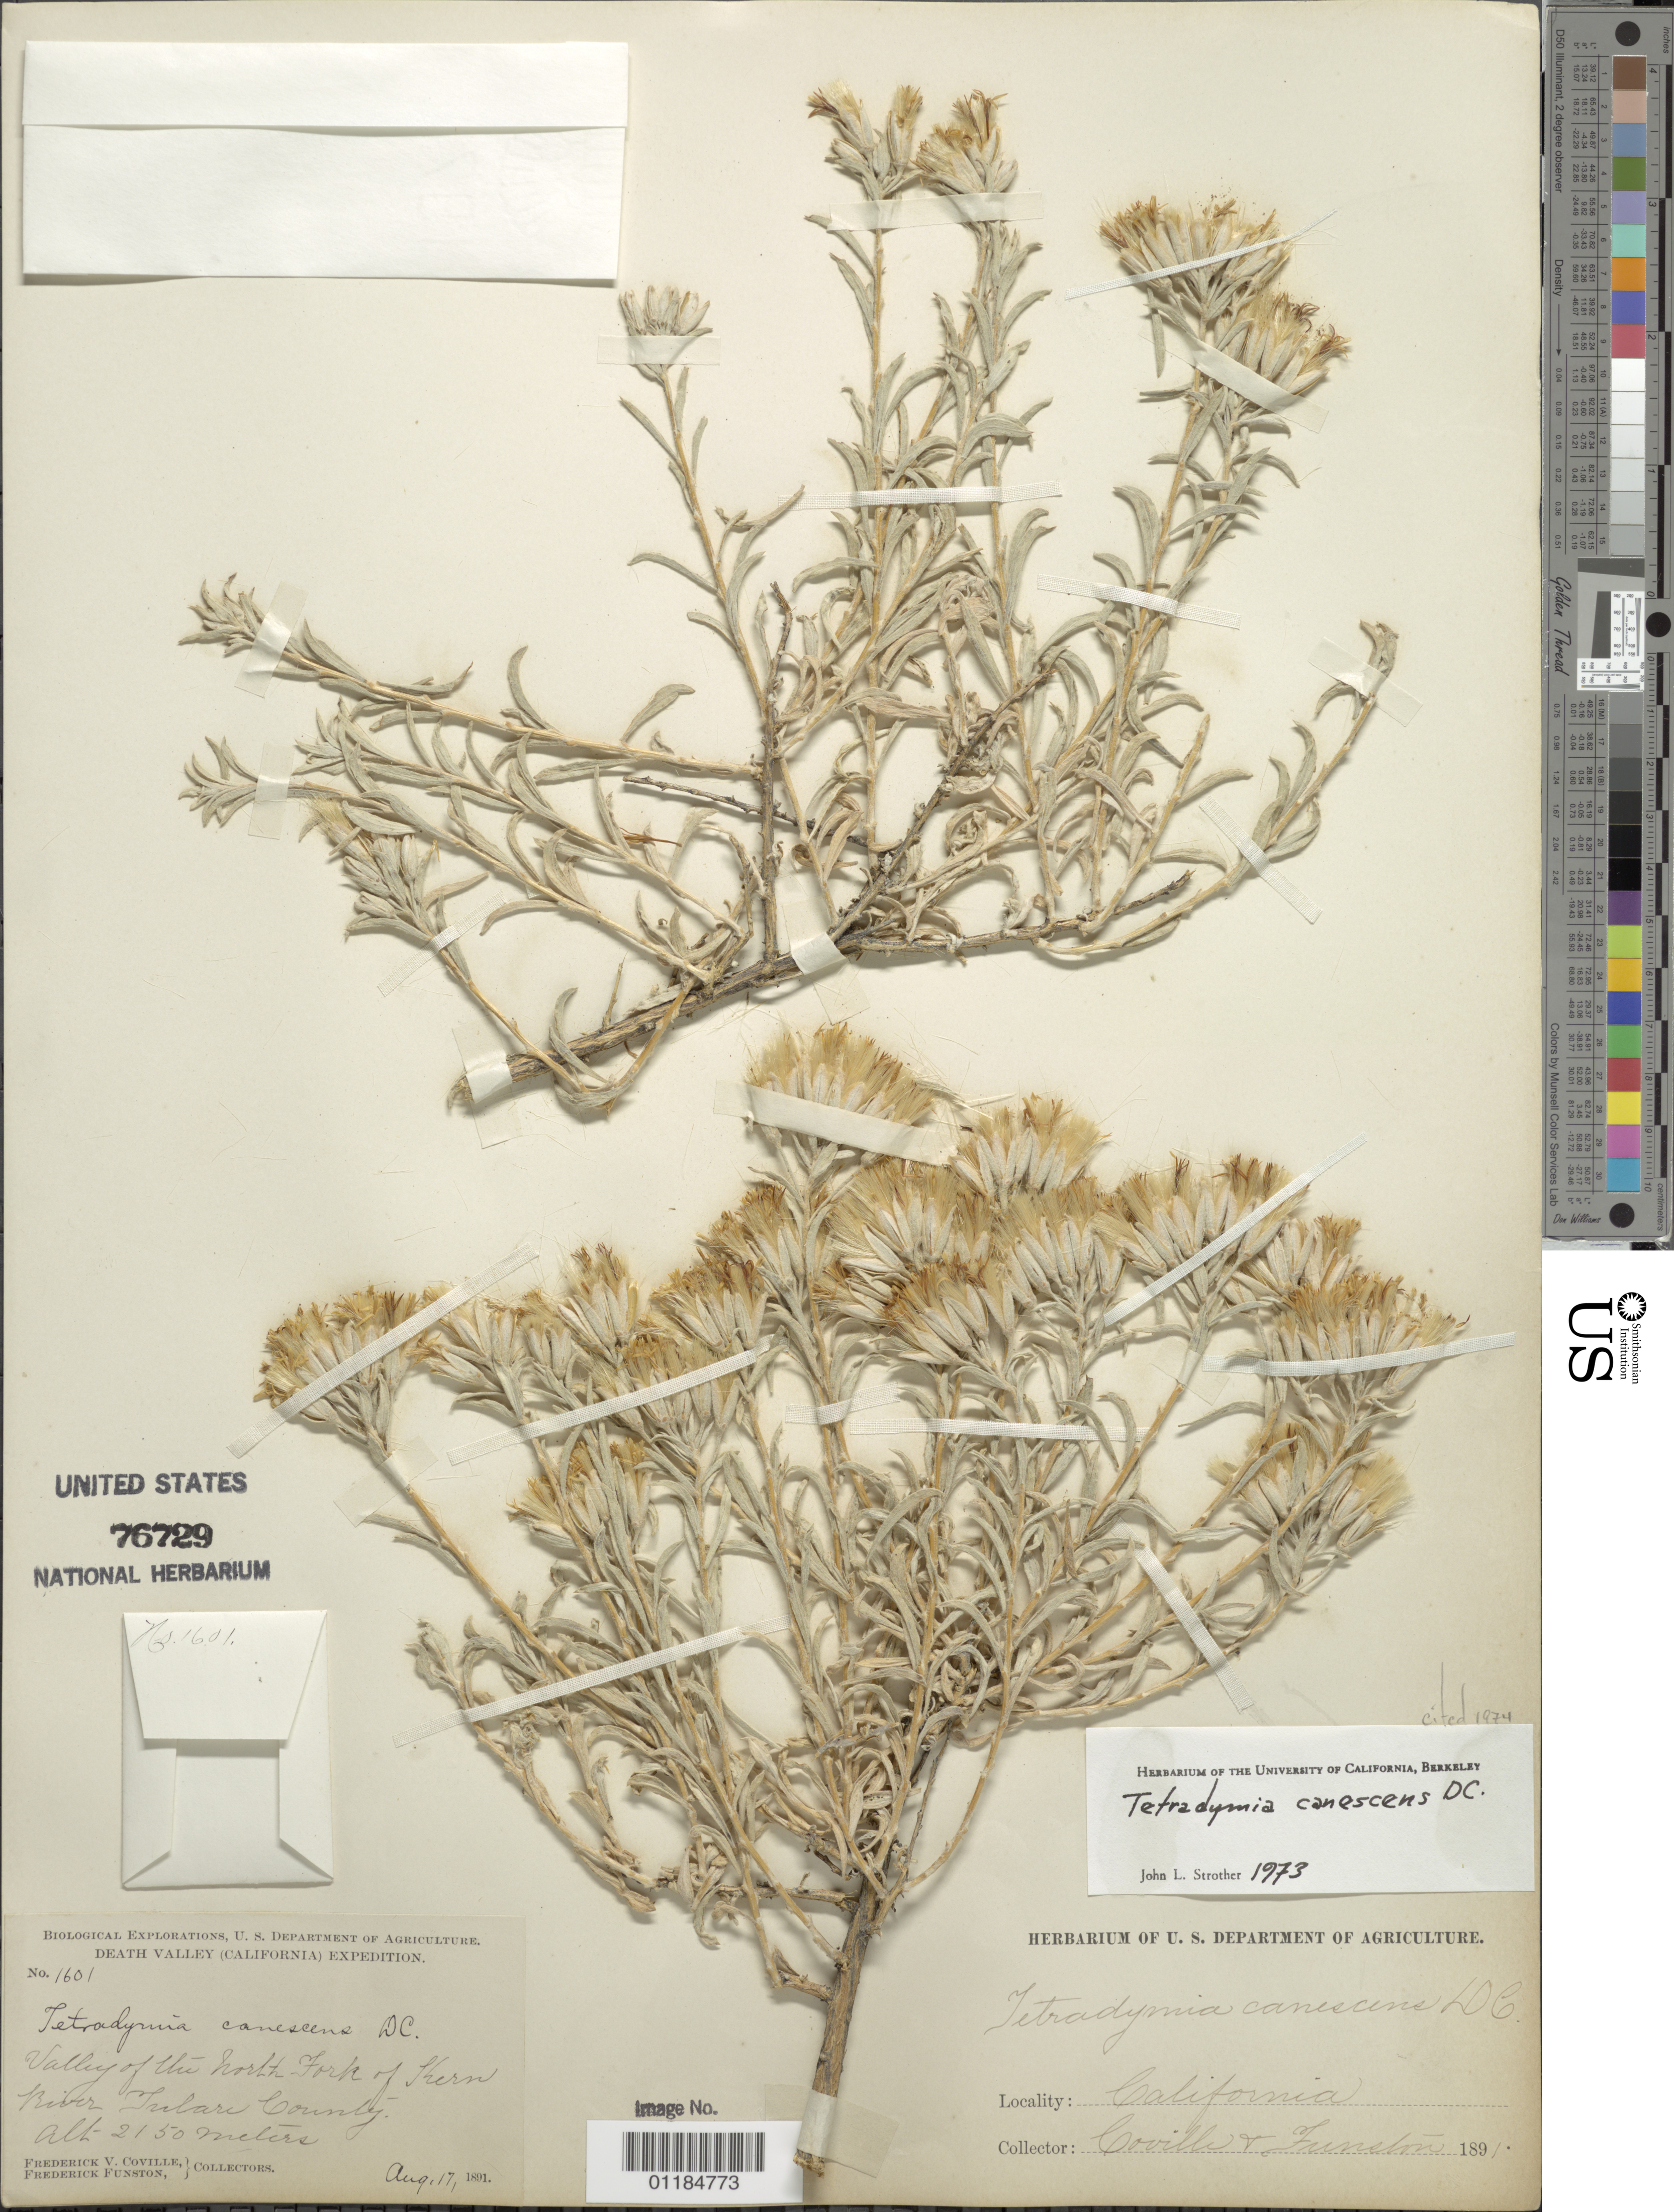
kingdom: Plantae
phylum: Tracheophyta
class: Magnoliopsida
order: Asterales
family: Asteraceae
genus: Tetradymia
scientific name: Tetradymia canescens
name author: DC.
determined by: Strother, J. L., (UC), University of California Berkeley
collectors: F. V. Coville & F. Funston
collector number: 1601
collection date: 1891-08-17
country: United States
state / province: California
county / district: Tulare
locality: Valley of north Fork of Kern River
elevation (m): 2150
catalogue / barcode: US 76729